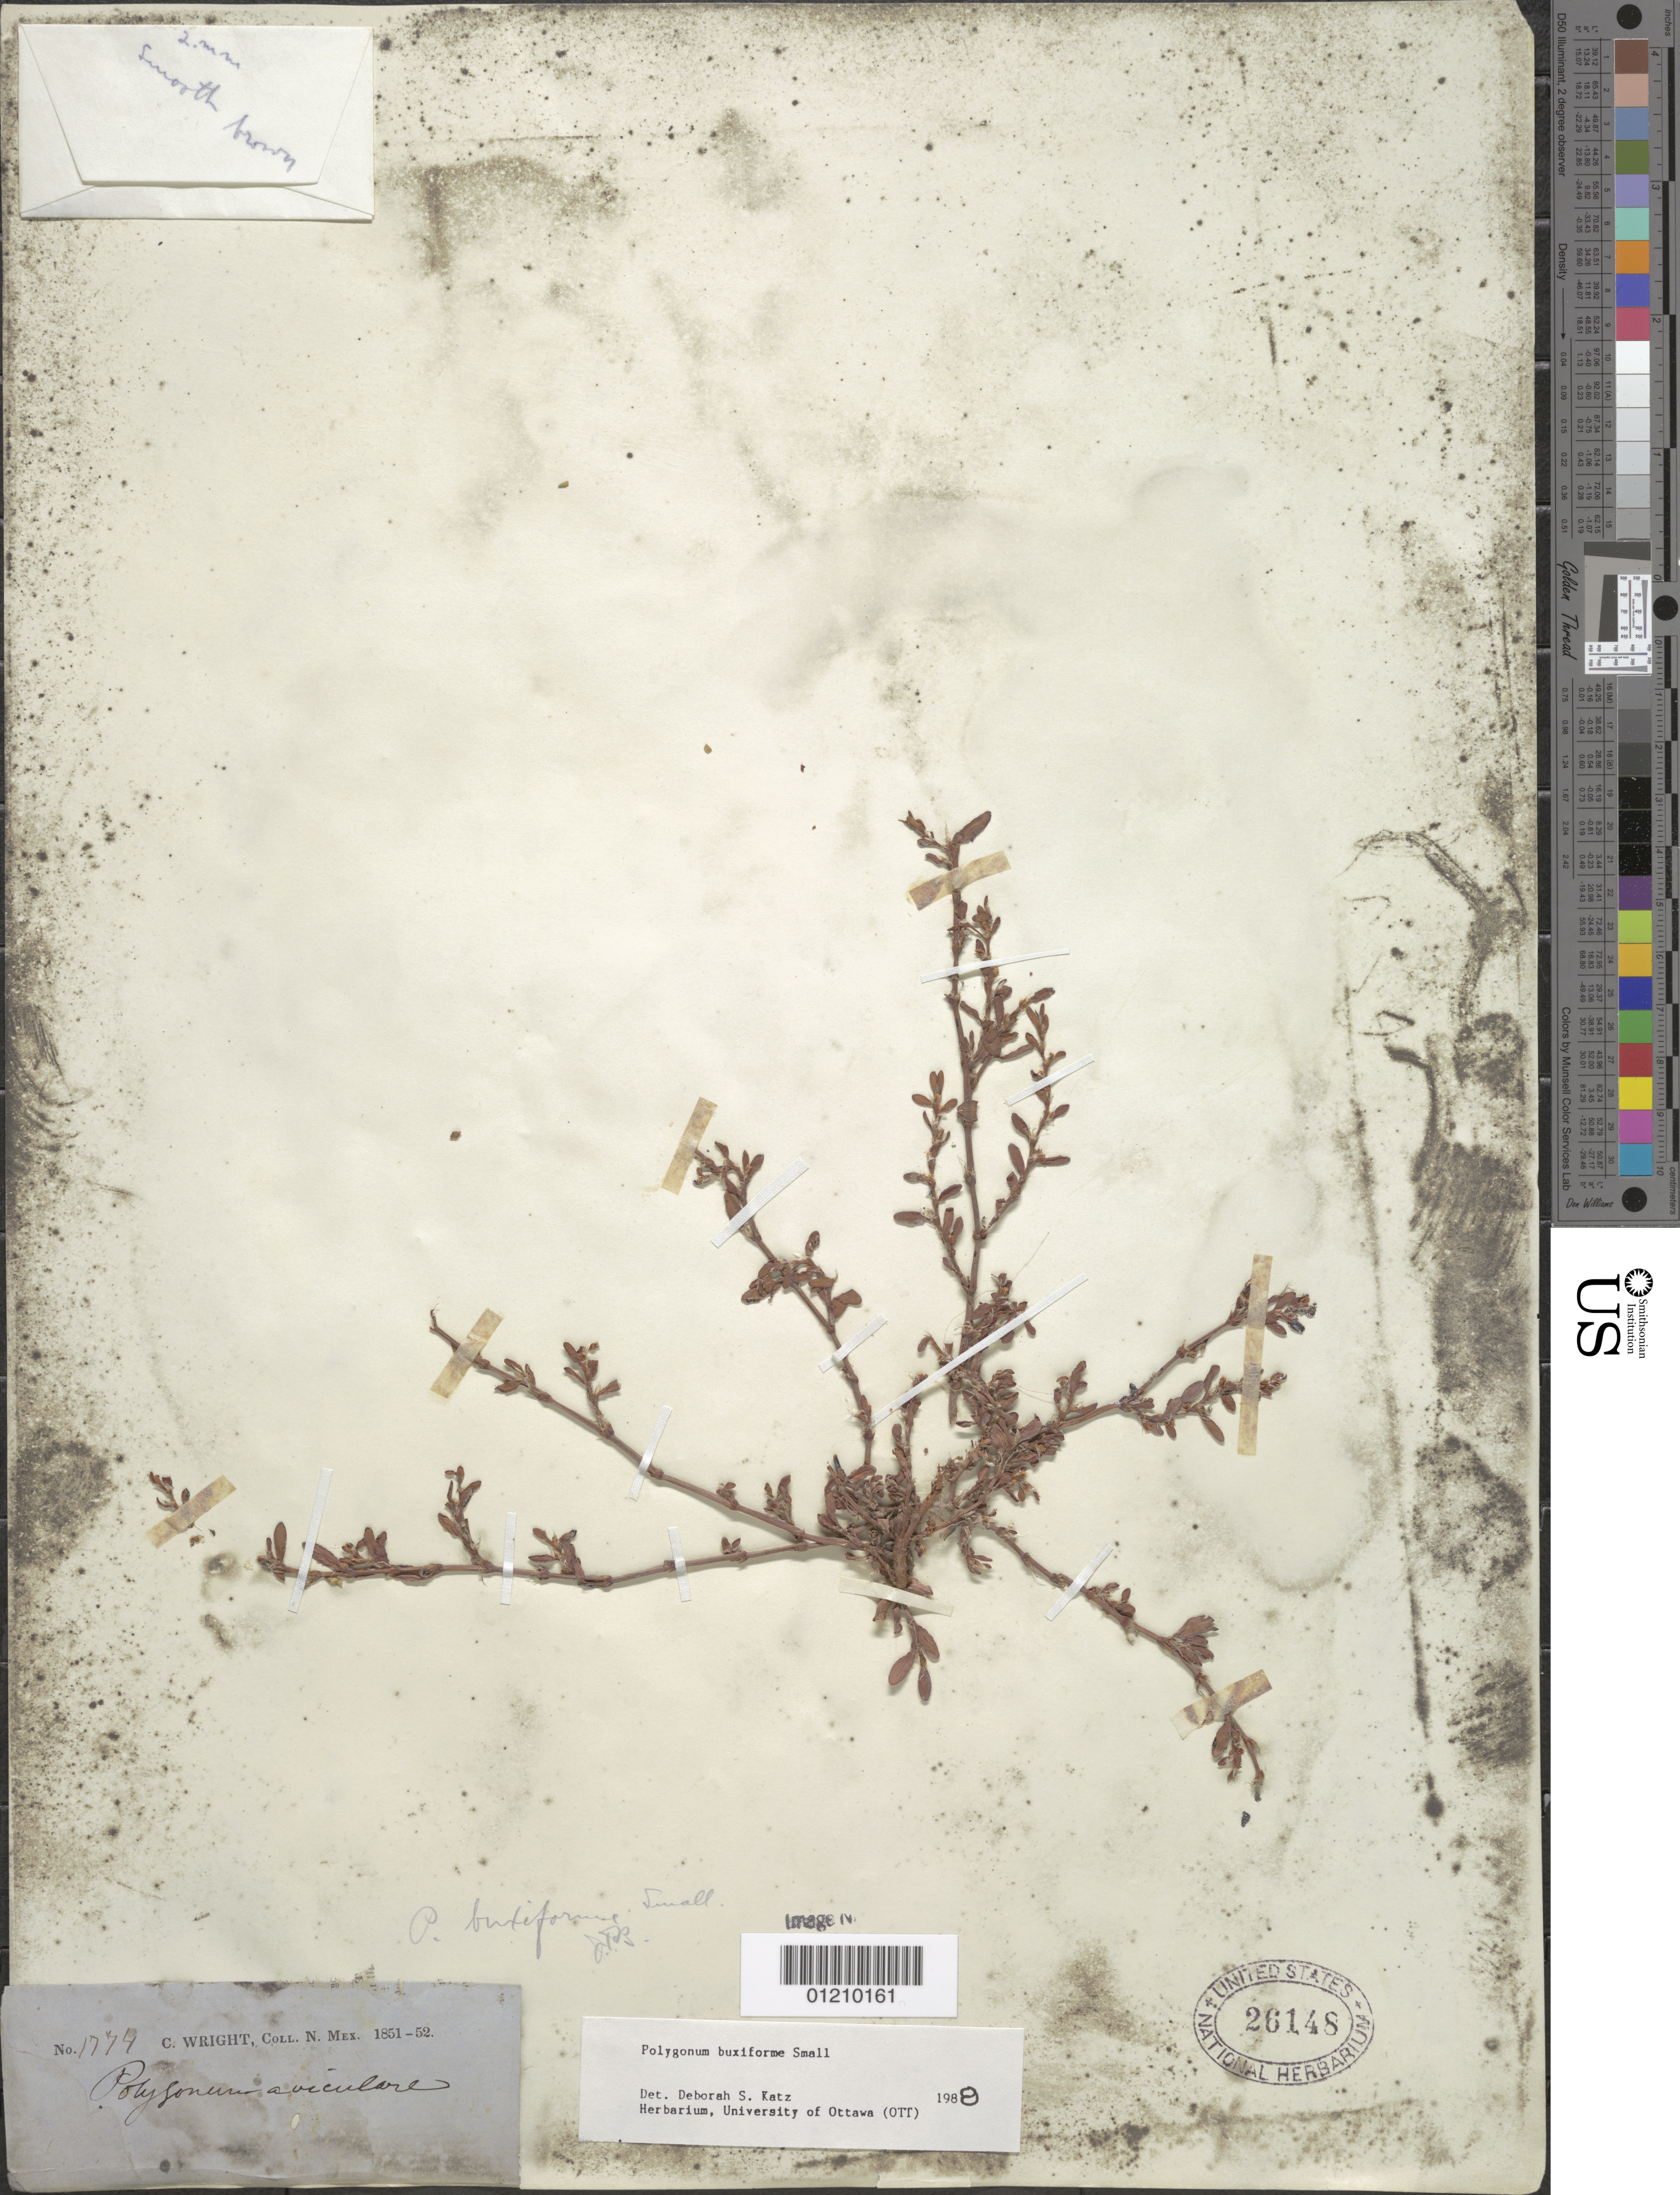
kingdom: Plantae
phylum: Tracheophyta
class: Magnoliopsida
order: Caryophyllales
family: Polygonaceae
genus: Polygonum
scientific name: Polygonum buxiforme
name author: Small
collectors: C. Wright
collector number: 1774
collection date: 1851/1852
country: United States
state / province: New Mexico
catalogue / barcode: US 26148